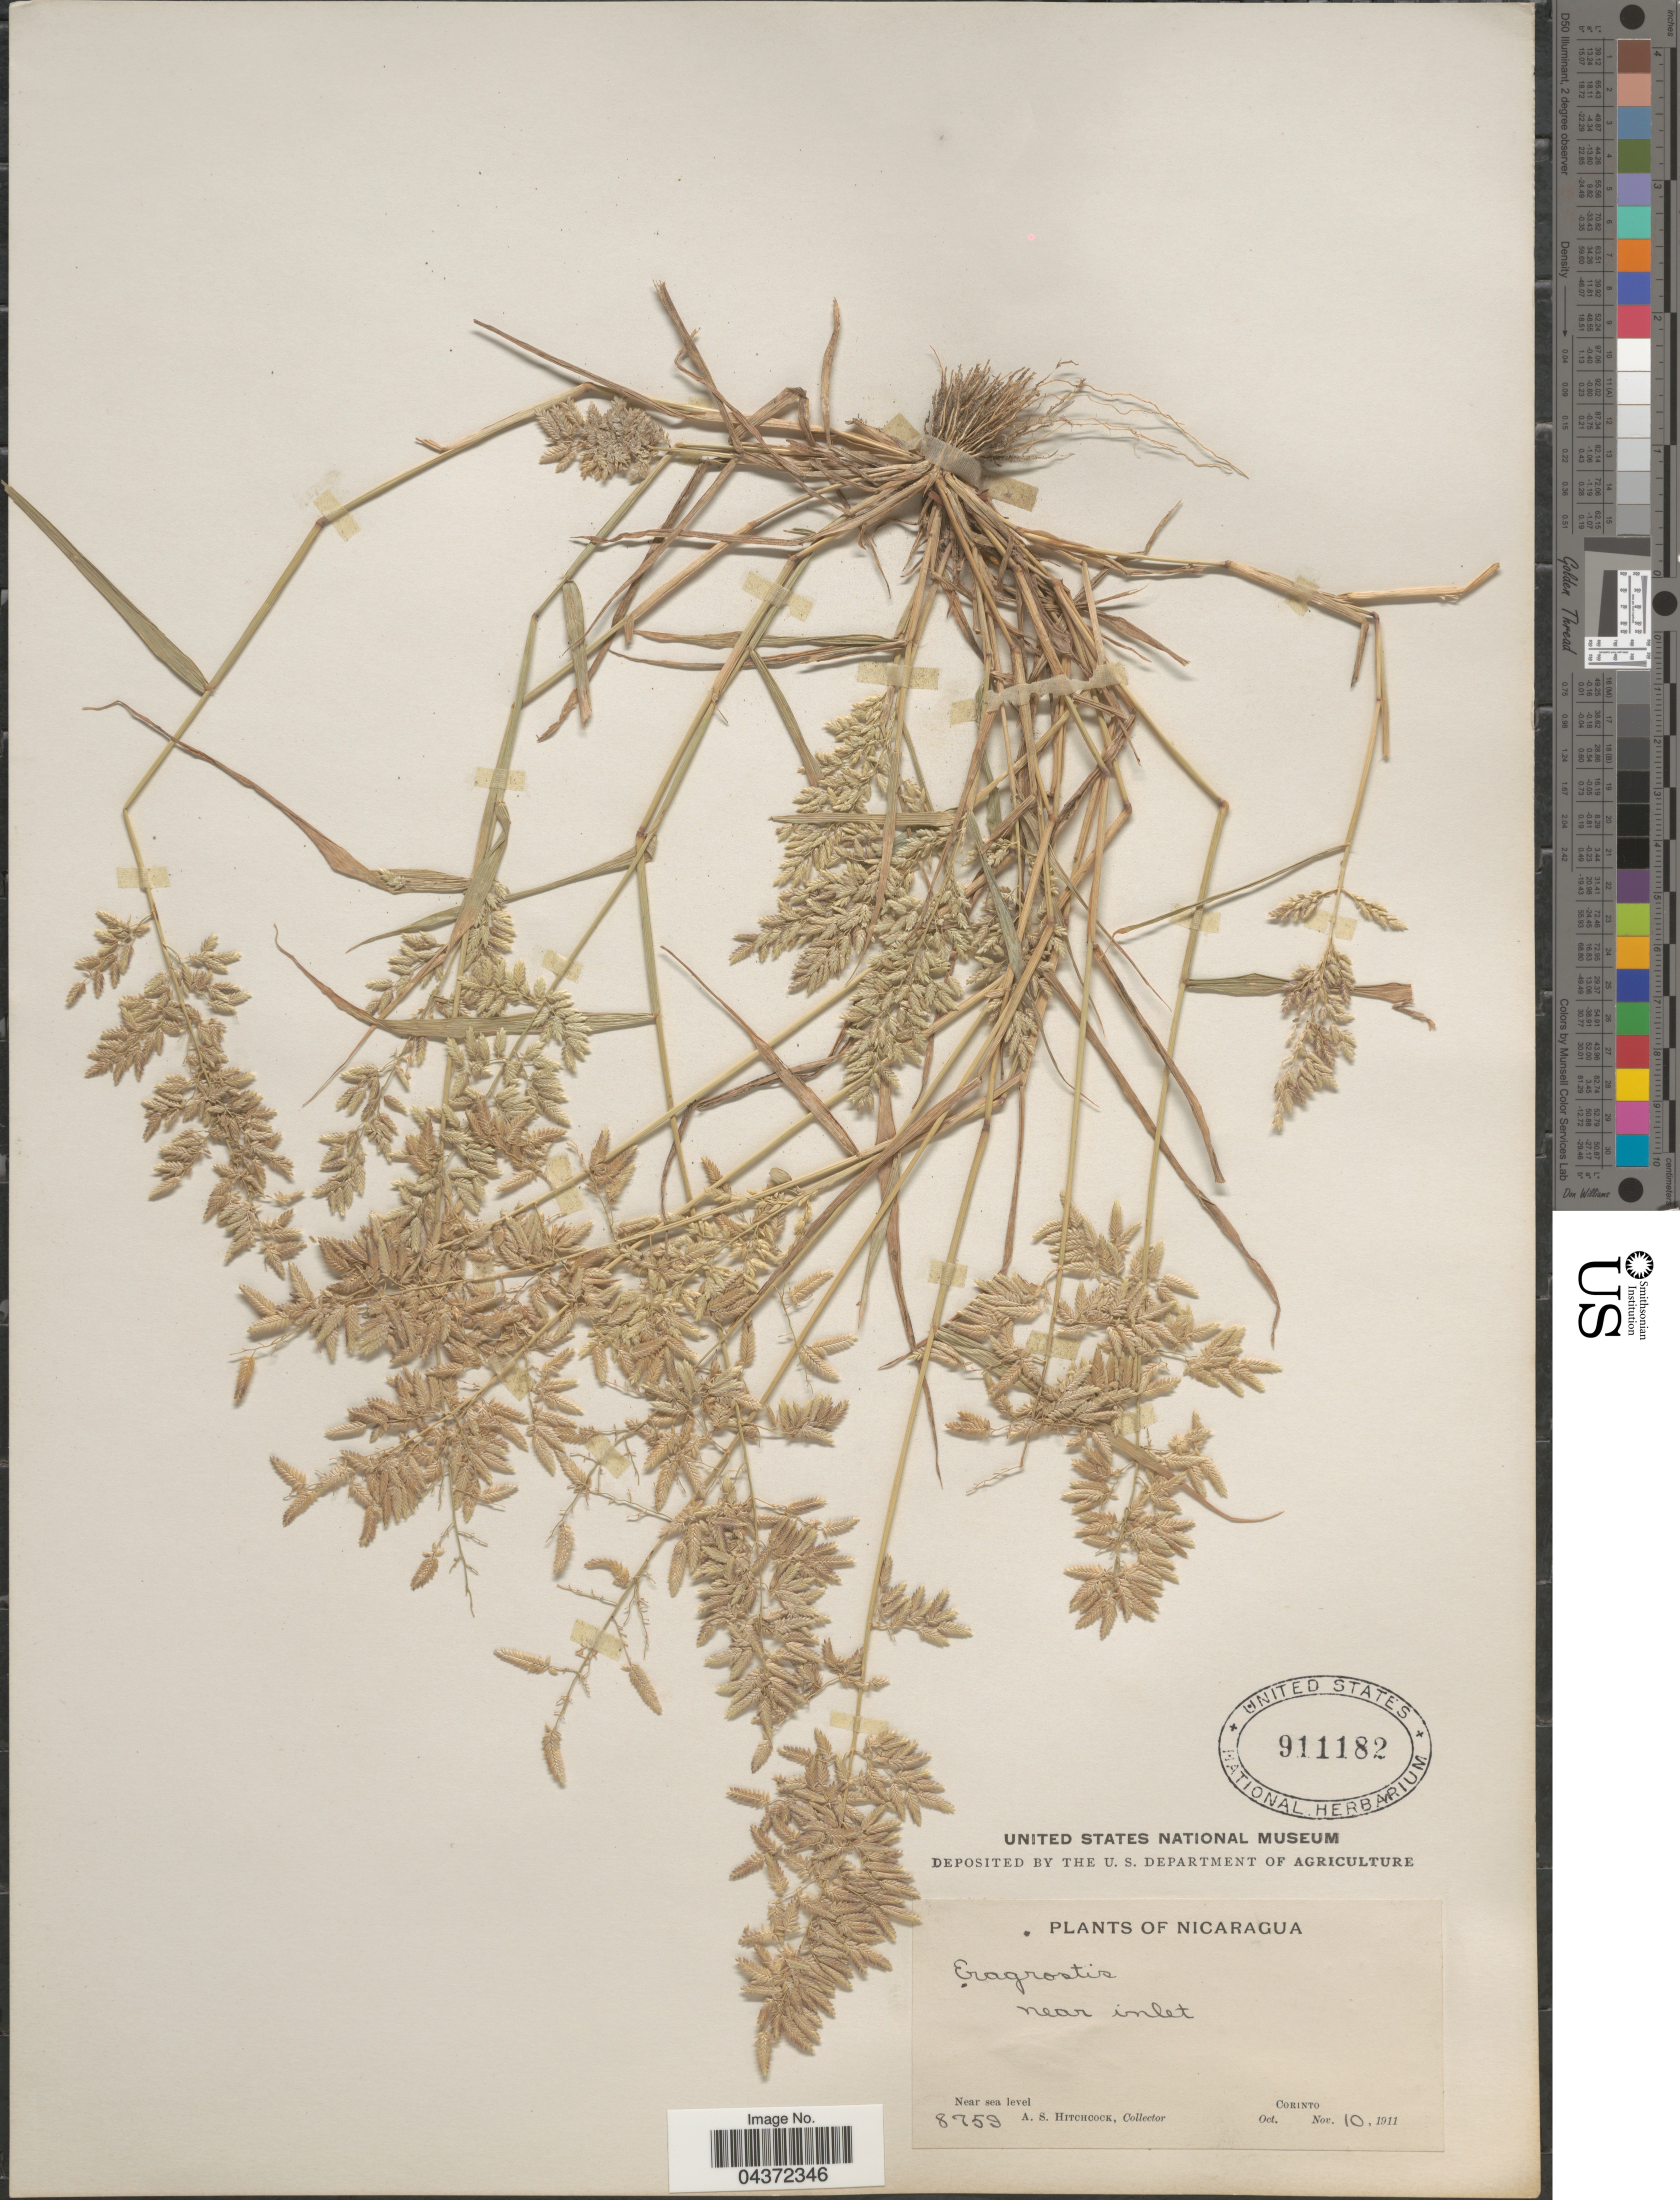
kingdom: Plantae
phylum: Tracheophyta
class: Liliopsida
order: Poales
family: Poaceae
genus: Eragrostis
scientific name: Eragrostis cilianensis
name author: (Bellardi) Vignolo ex Janch.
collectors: A. S. Hitchcock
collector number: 8759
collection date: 1911-11-10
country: Nicaragua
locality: Corinto.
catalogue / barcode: US 911182